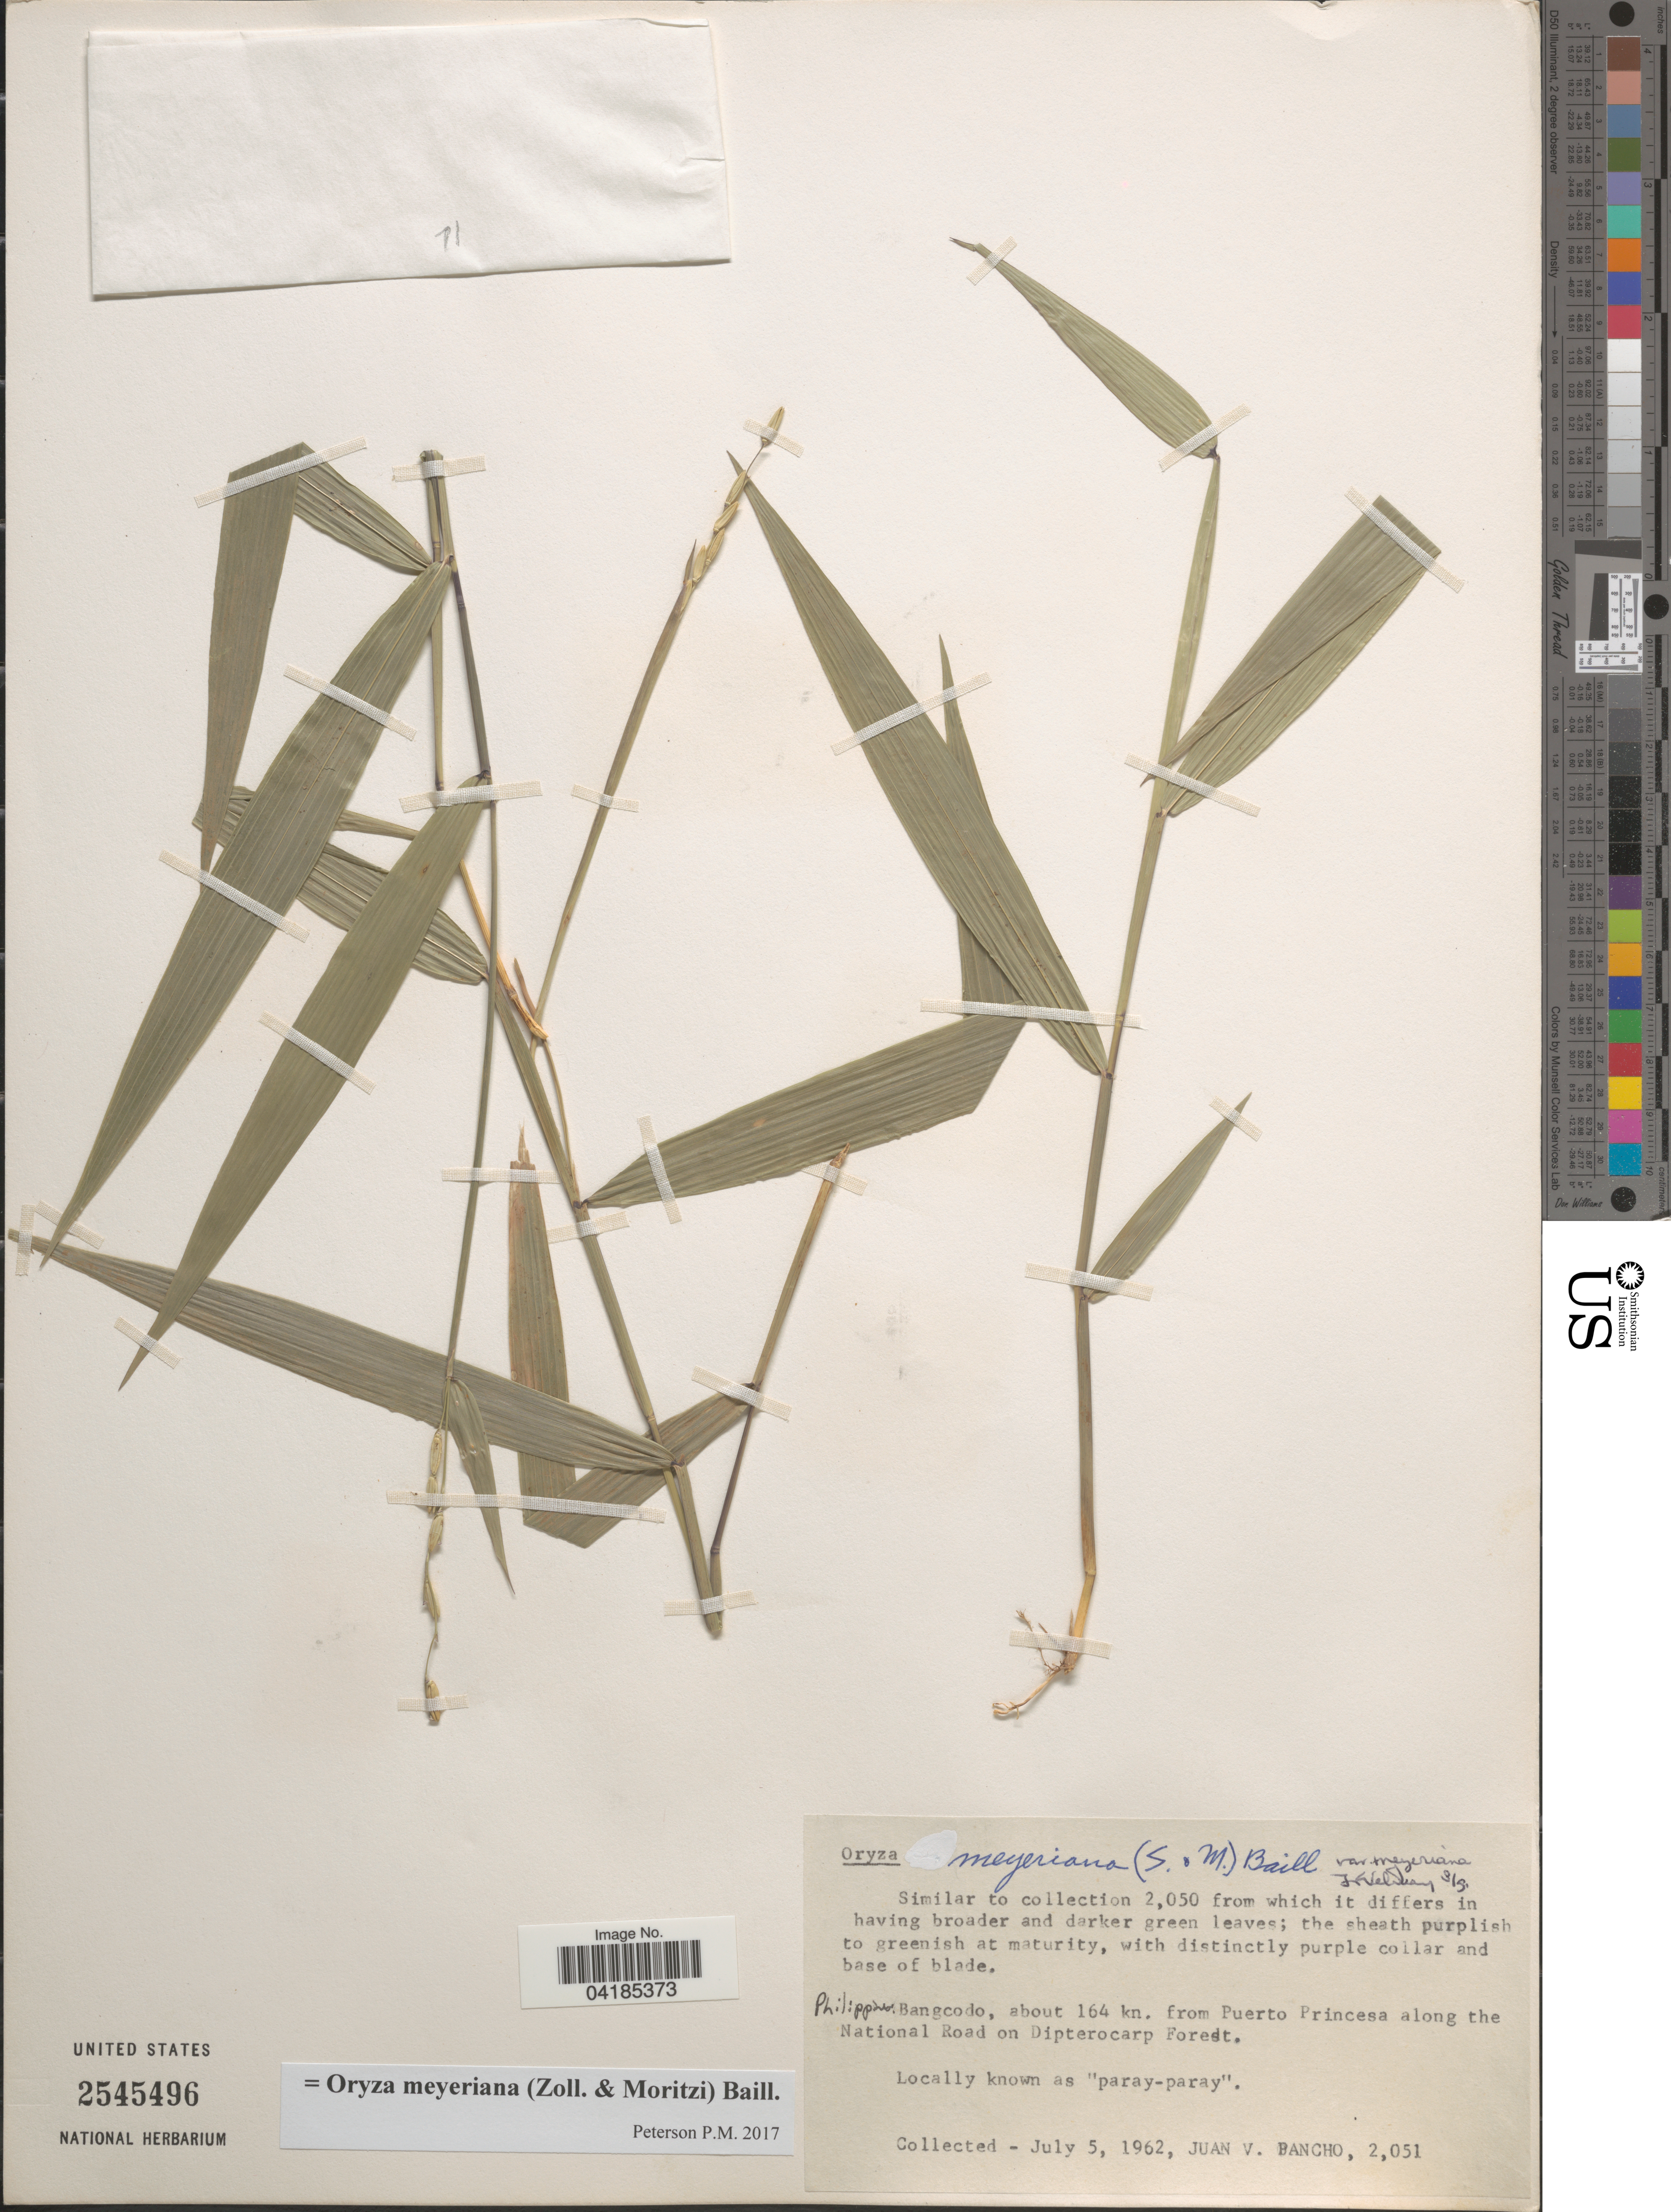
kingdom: Plantae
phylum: Tracheophyta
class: Liliopsida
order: Poales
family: Poaceae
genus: Oryza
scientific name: Oryza meyeriana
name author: (Zoll. & Mor.) Baill.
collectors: J. Pancho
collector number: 2051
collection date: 1962-07-05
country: Philippines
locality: Bangcoco, about 164 km. from Puerto Princesa along the National Road on Dipterocarp Forest.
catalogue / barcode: US 2545496